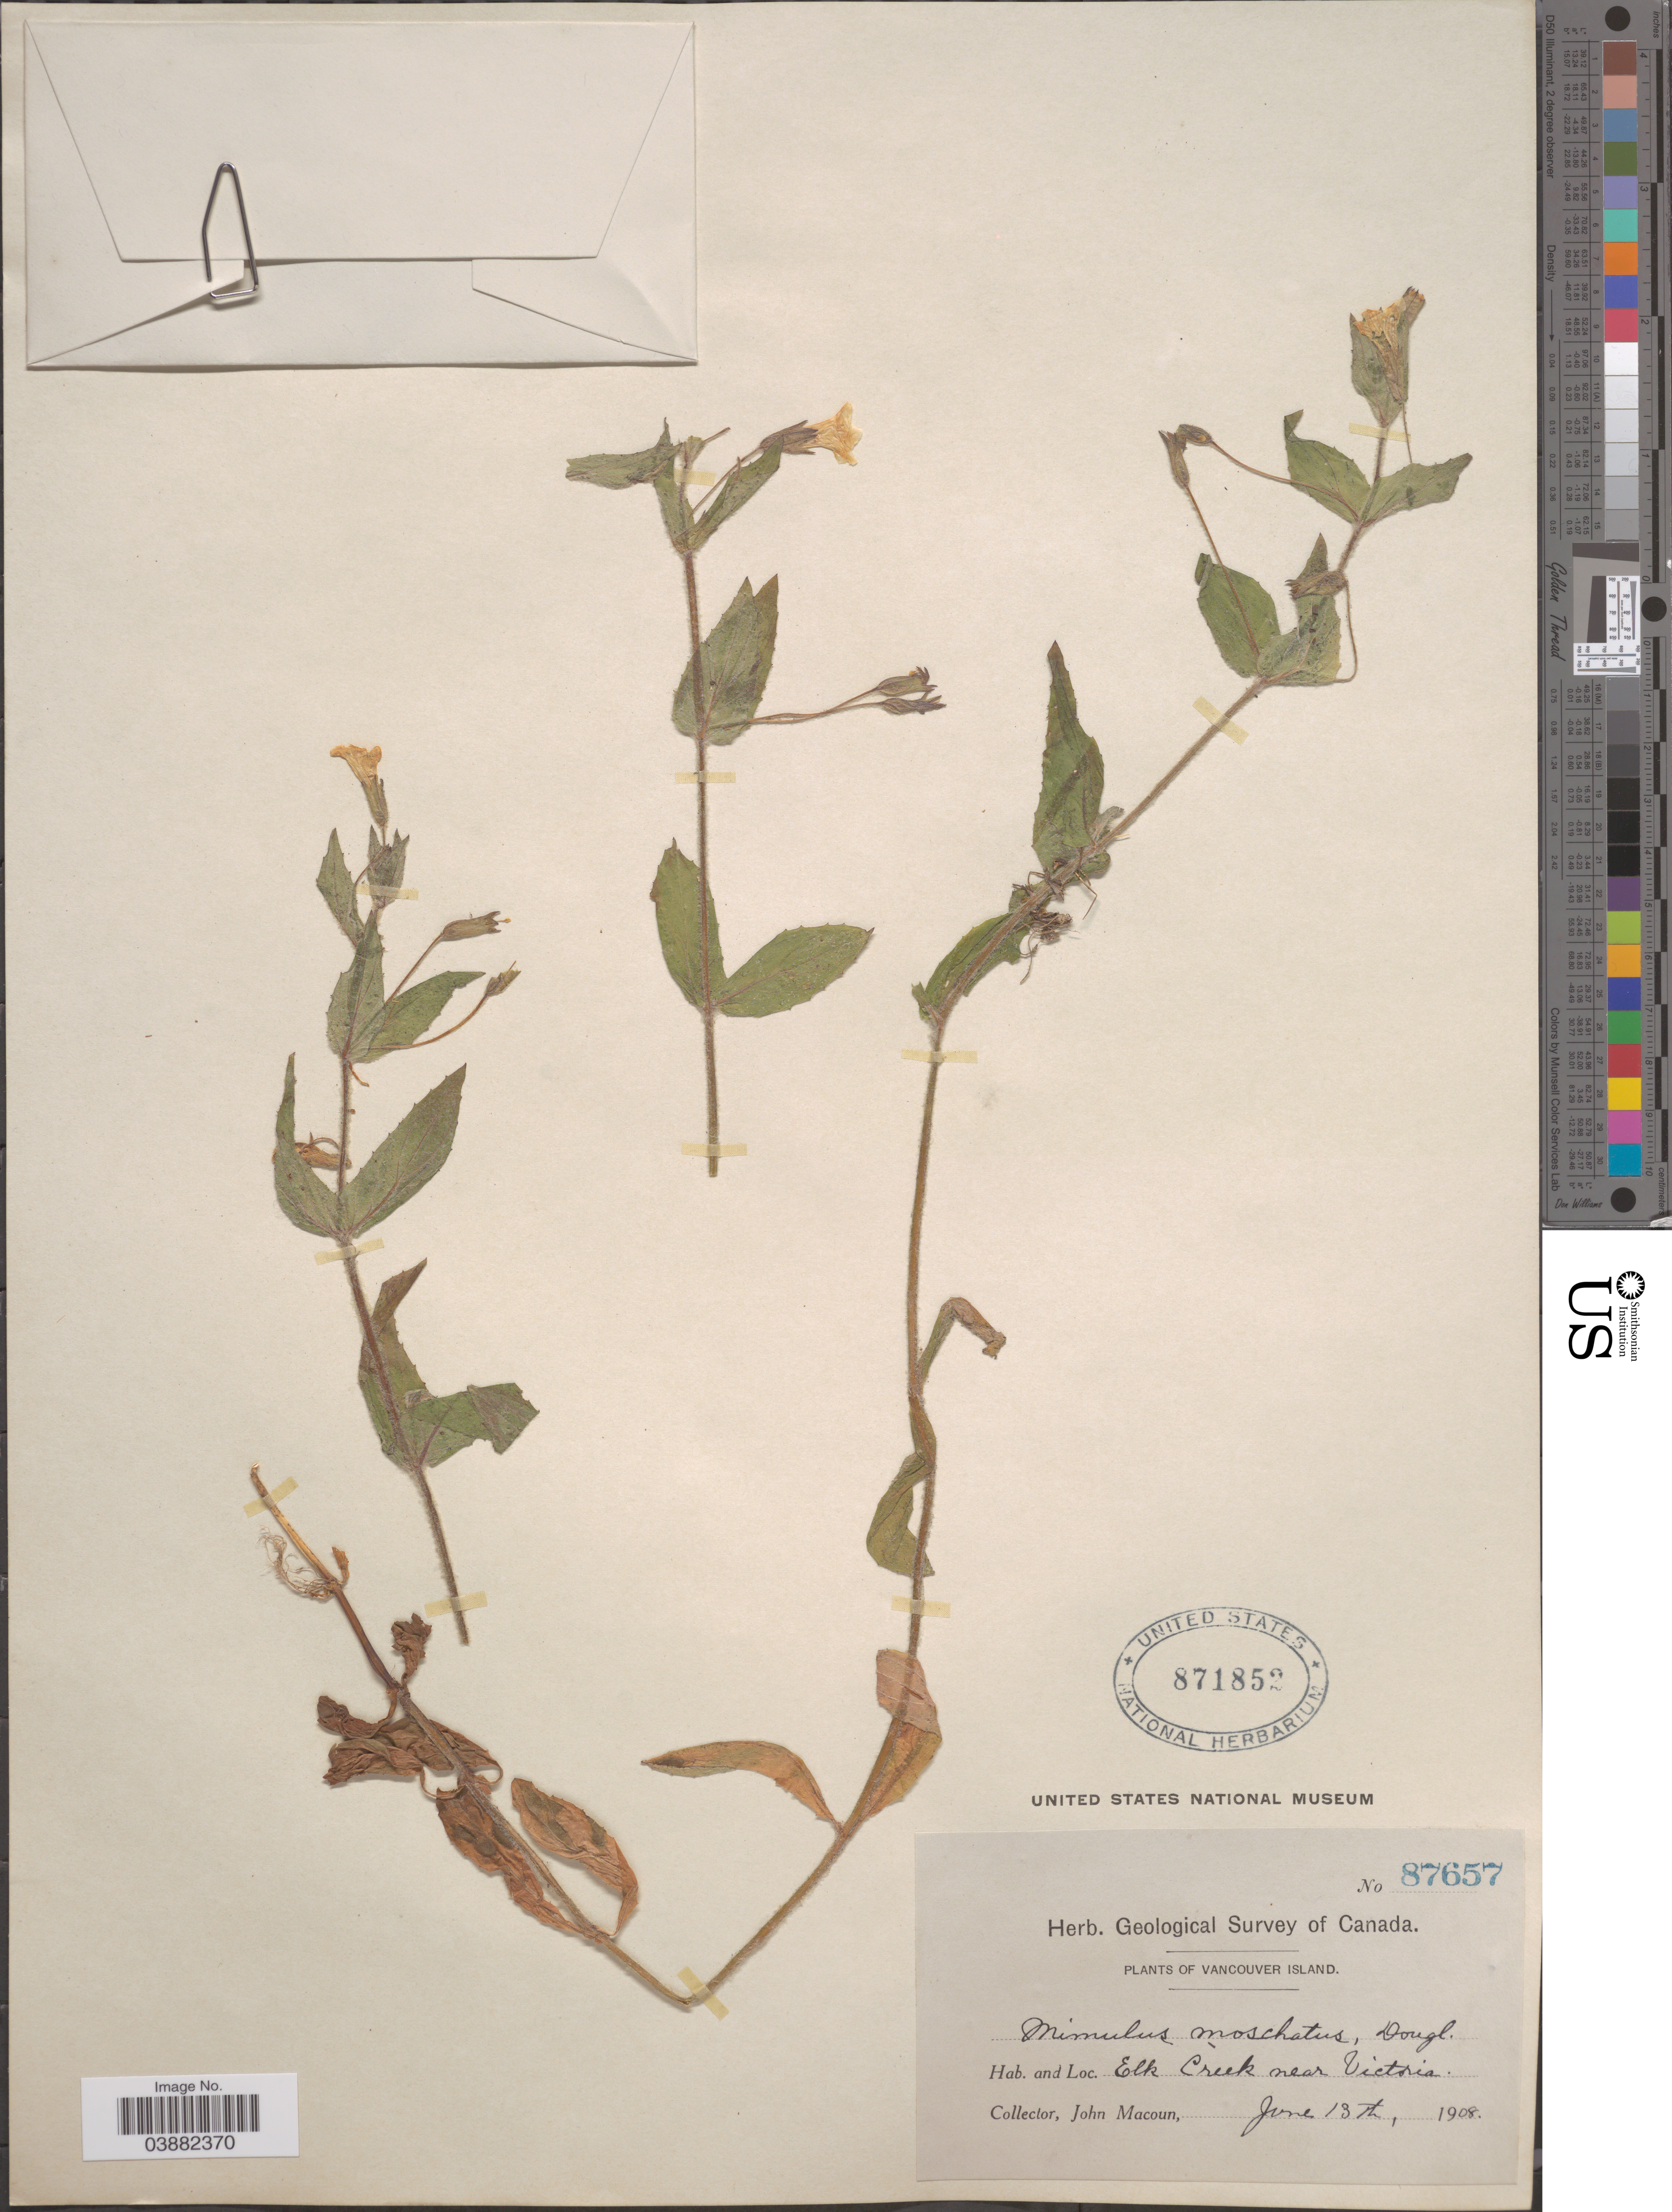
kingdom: Plantae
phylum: Tracheophyta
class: Magnoliopsida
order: Lamiales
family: Phrymaceae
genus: Mimulus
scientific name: Mimulus moschatus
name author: Douglas ex Lindl.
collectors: J. Macoun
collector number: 87657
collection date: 1908-06-13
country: Canada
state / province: British Columbia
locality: Vancouver Island. Elk Creek near Victoria.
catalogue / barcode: US 871852